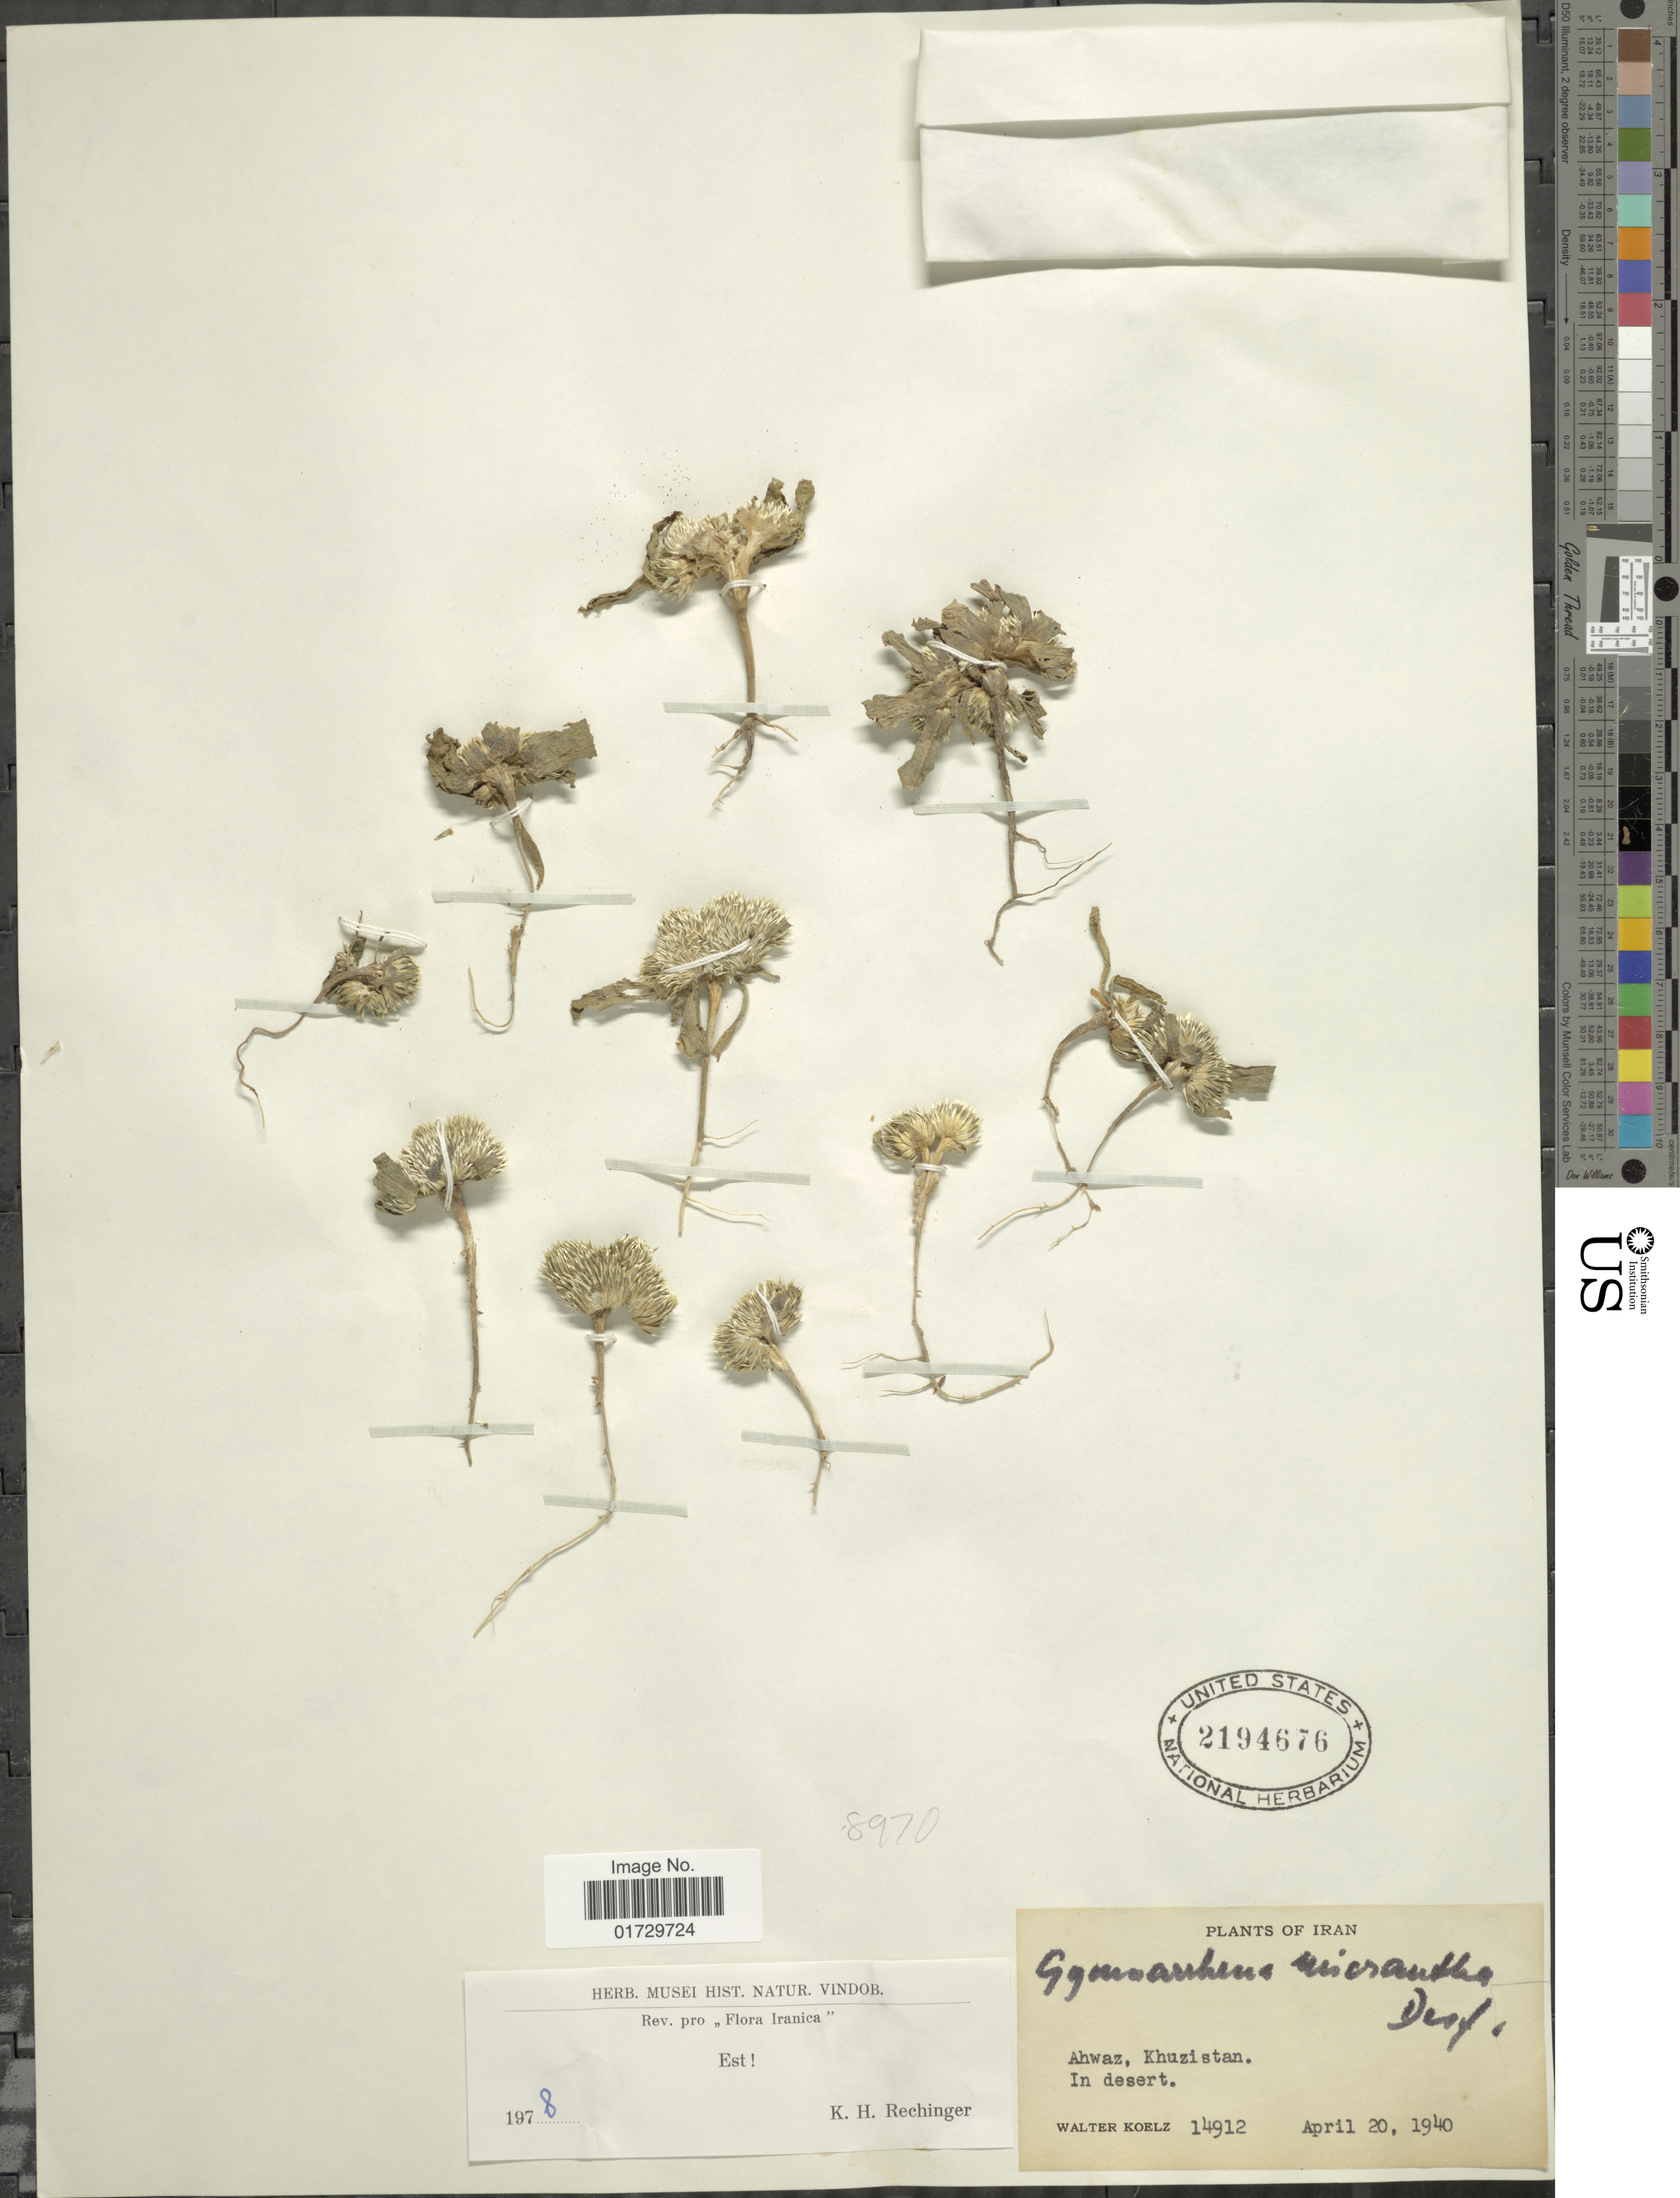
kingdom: Plantae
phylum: Tracheophyta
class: Magnoliopsida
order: Asterales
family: Asteraceae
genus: Gymnarrhena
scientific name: Gymnarrhena micrantha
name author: Desf.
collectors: W. N. Koelz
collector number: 14912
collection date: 1940-01-20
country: Iran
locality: Ahwaz, Khuzistan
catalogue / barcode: US 2194676